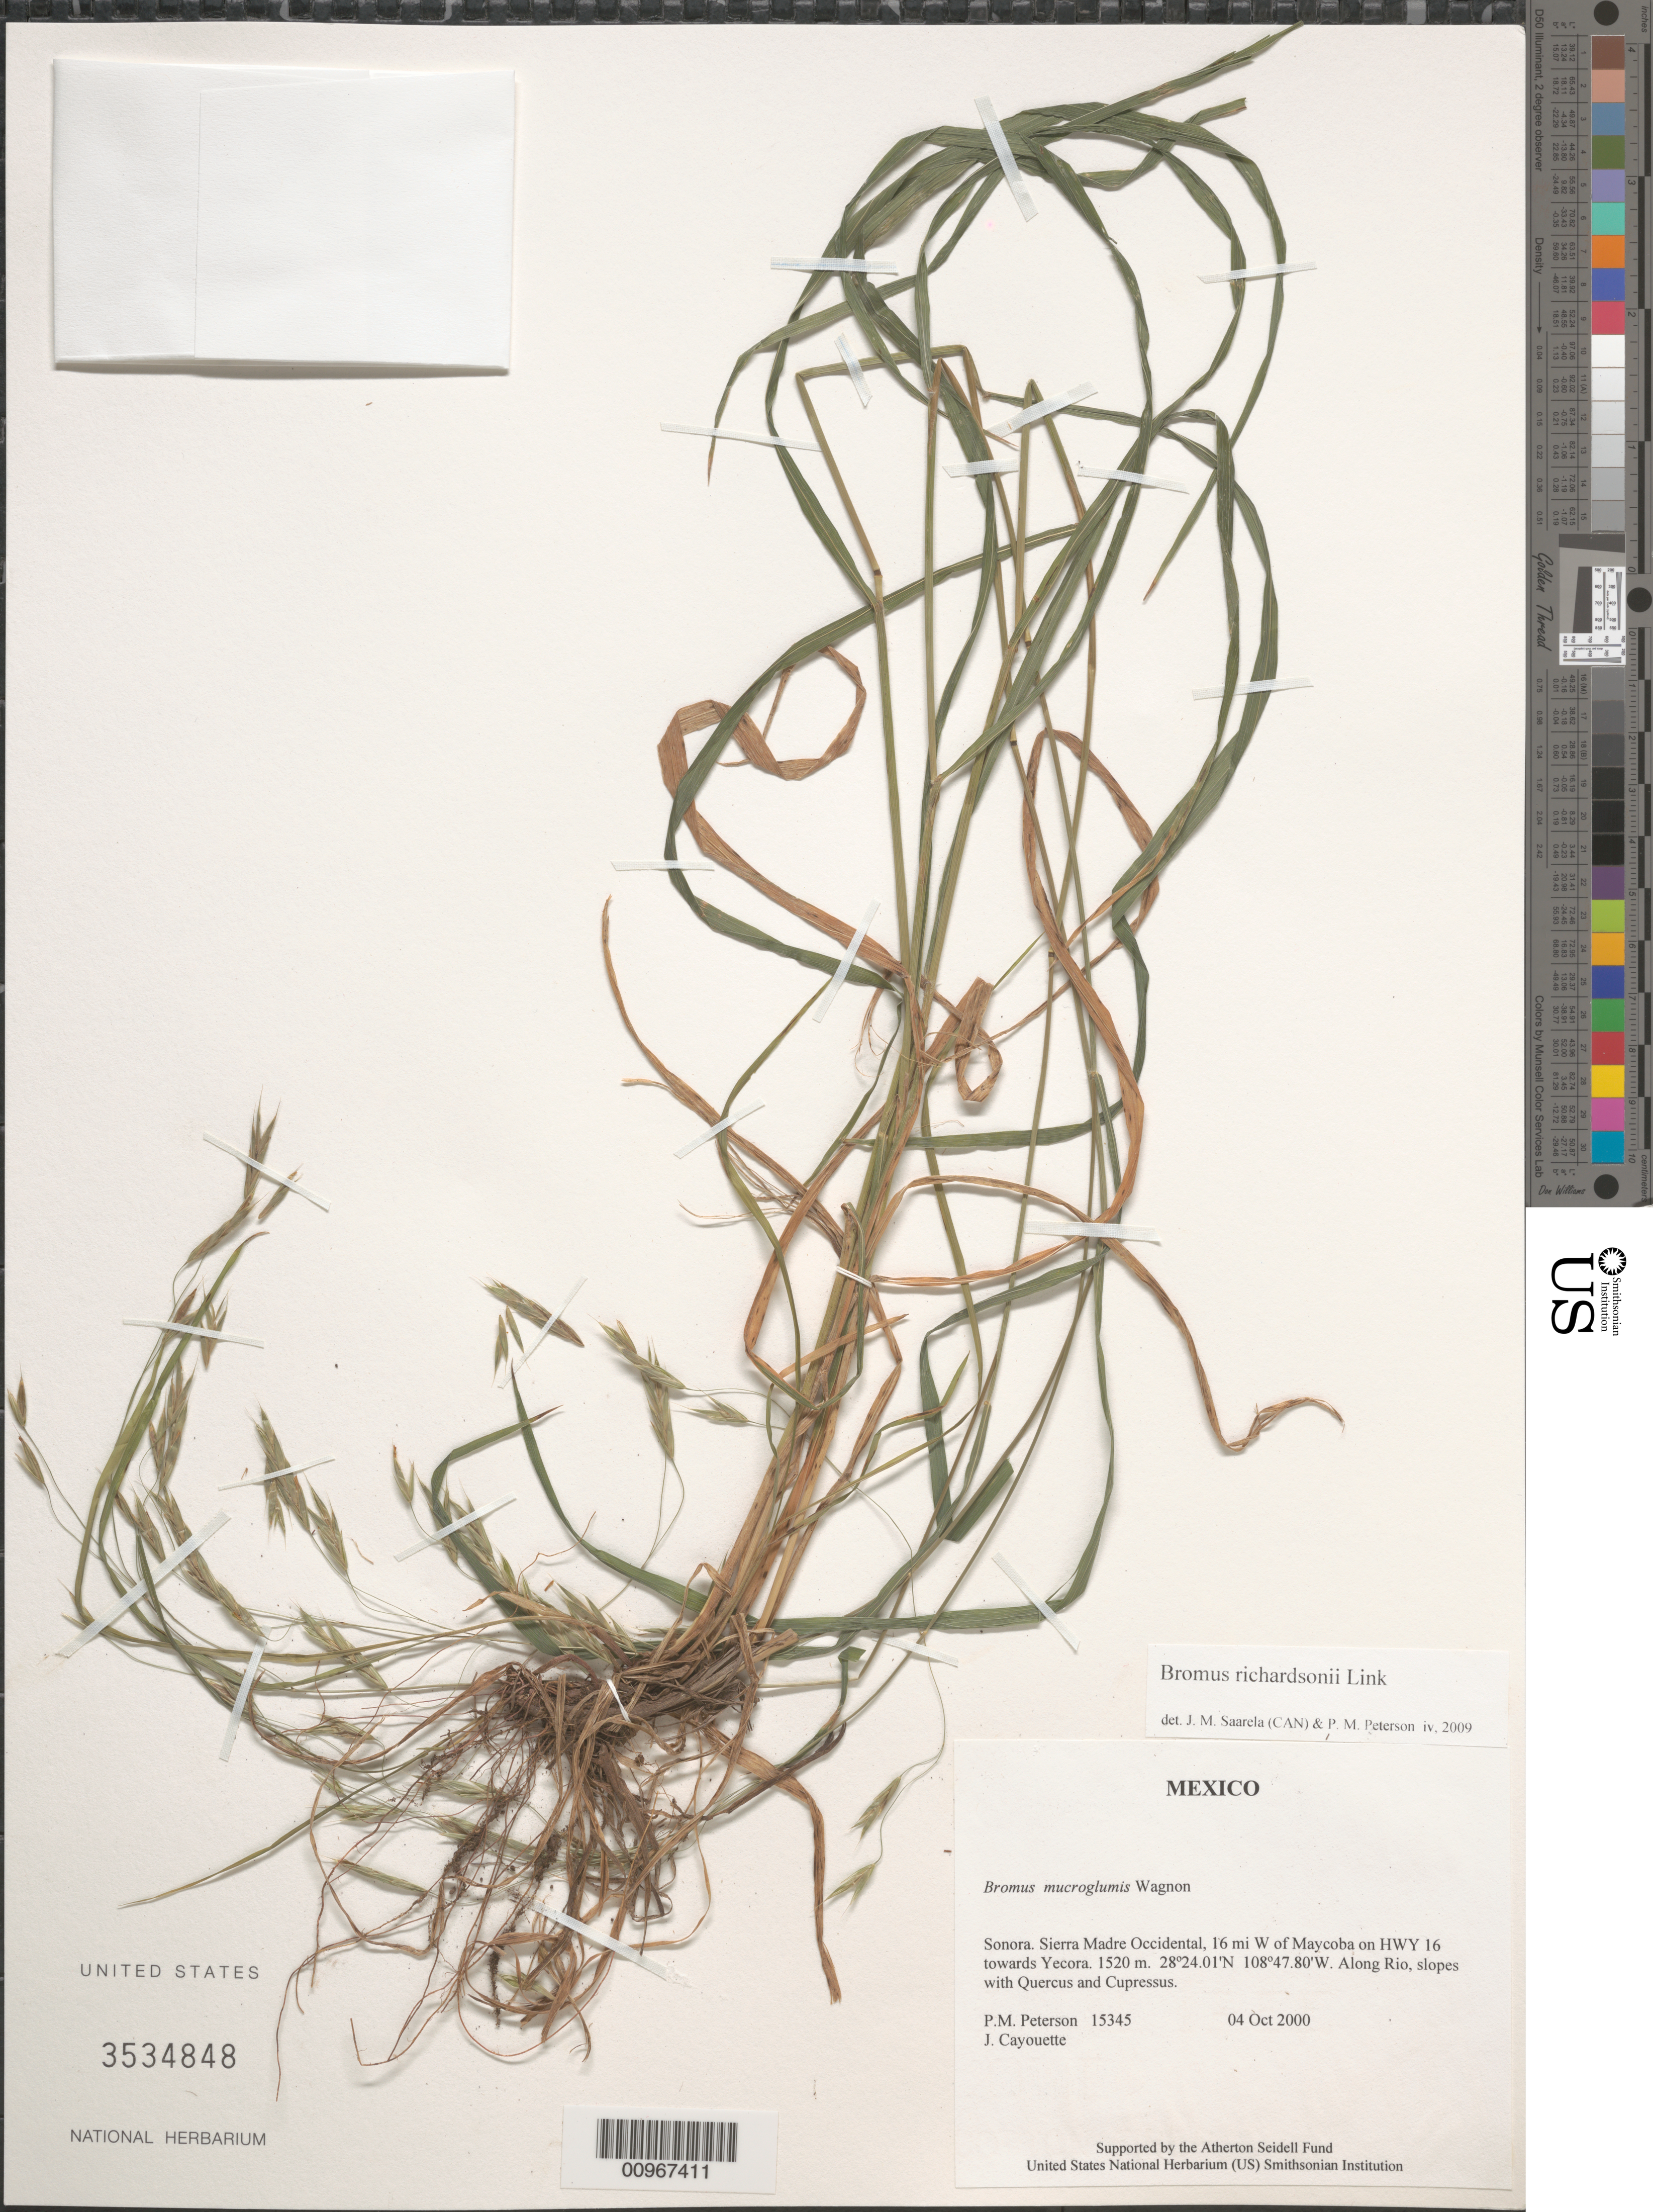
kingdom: Plantae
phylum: Tracheophyta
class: Liliopsida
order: Poales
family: Poaceae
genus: Bromus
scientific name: Bromus richardsonii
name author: Link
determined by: Saarela, J. M., (CAN), Canadian Museum of Nature (CANADA)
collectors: P. M. Peterson & J. Cayouette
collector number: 15345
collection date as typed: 04 Oct 2000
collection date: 2000-10-04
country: Mexico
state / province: Sonora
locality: Sierra Madre Occidental, 16 mi W of Maycoba on HWY 16 towards Yecora.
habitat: Along Rio, slopes with Quercus and Cupressus.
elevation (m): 1520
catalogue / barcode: US 3534848